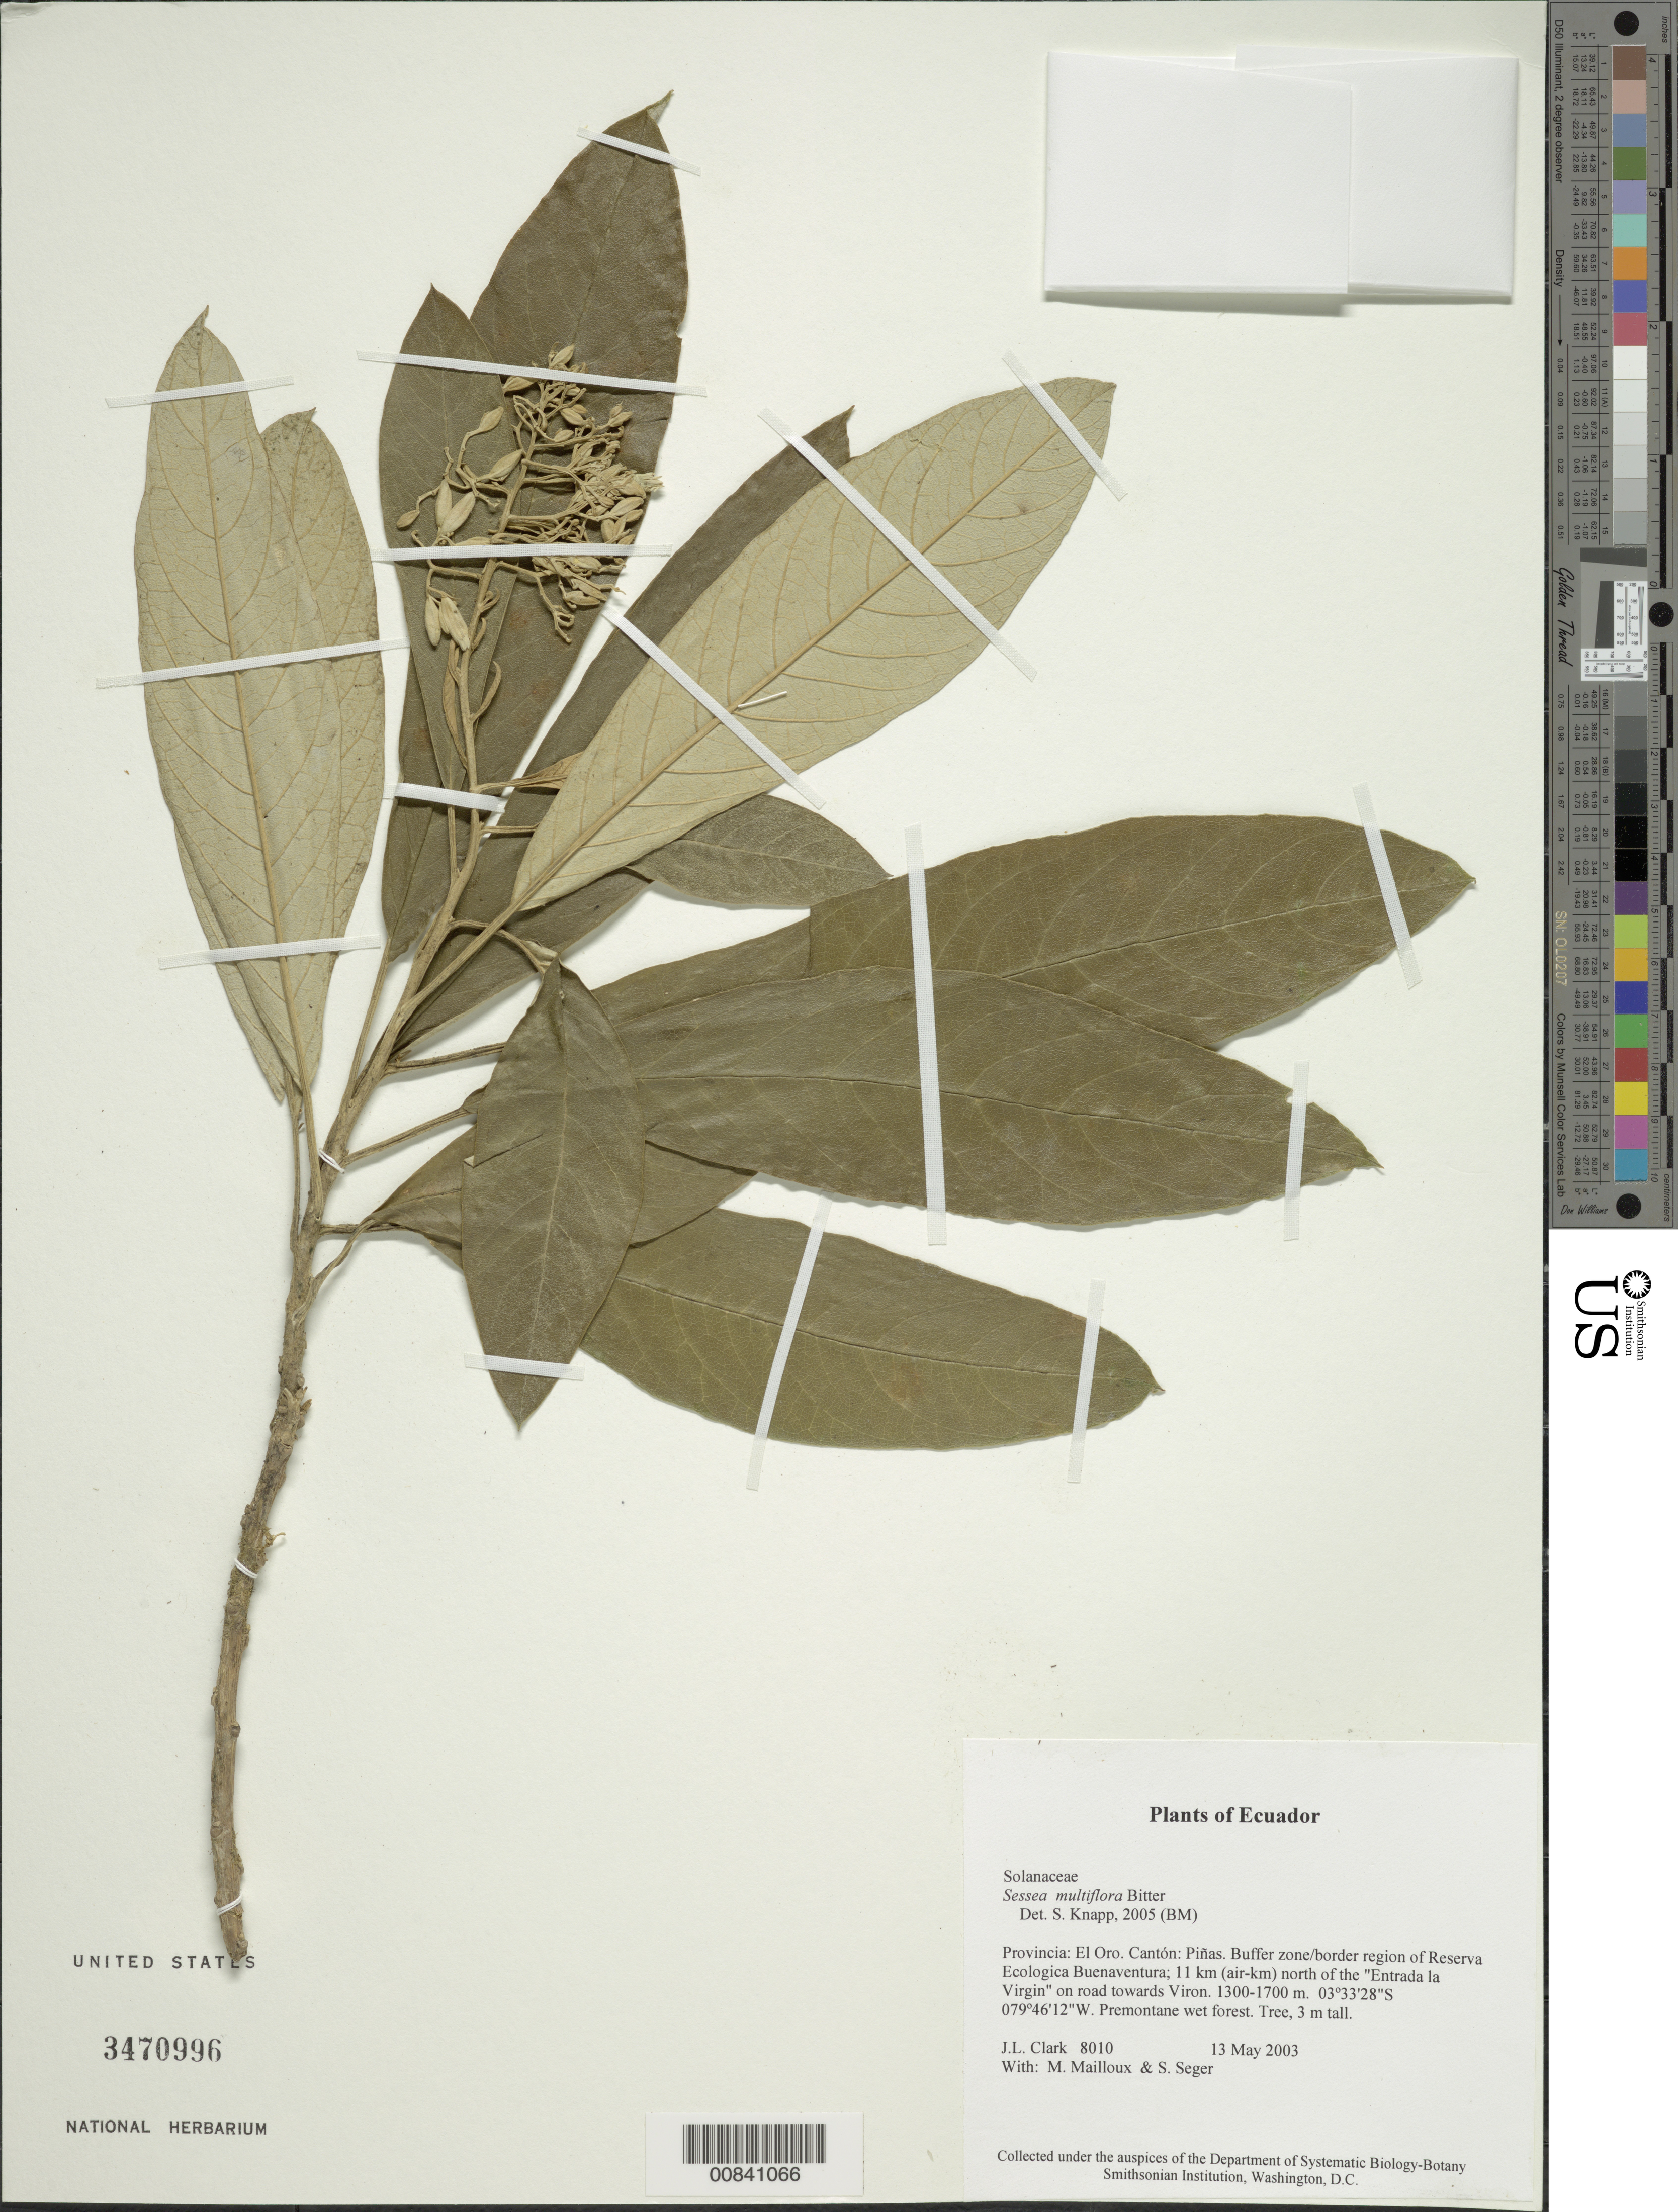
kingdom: Plantae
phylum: Tracheophyta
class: Magnoliopsida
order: Solanales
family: Solanaceae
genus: Sessea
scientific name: Sessea stipulata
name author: Ruiz & Pav.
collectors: J. L. Clark, M. Mailloux & S. Seger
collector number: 8010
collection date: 2003-05-13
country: Ecuador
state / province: El Oro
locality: Cantón: Piñas. Buffer zone/ border region of Reserva Ecologica Buanventura; 11 km (air-km) north of the "Entrada la Virgin" on road towards Viron.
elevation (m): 1300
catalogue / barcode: US 347096